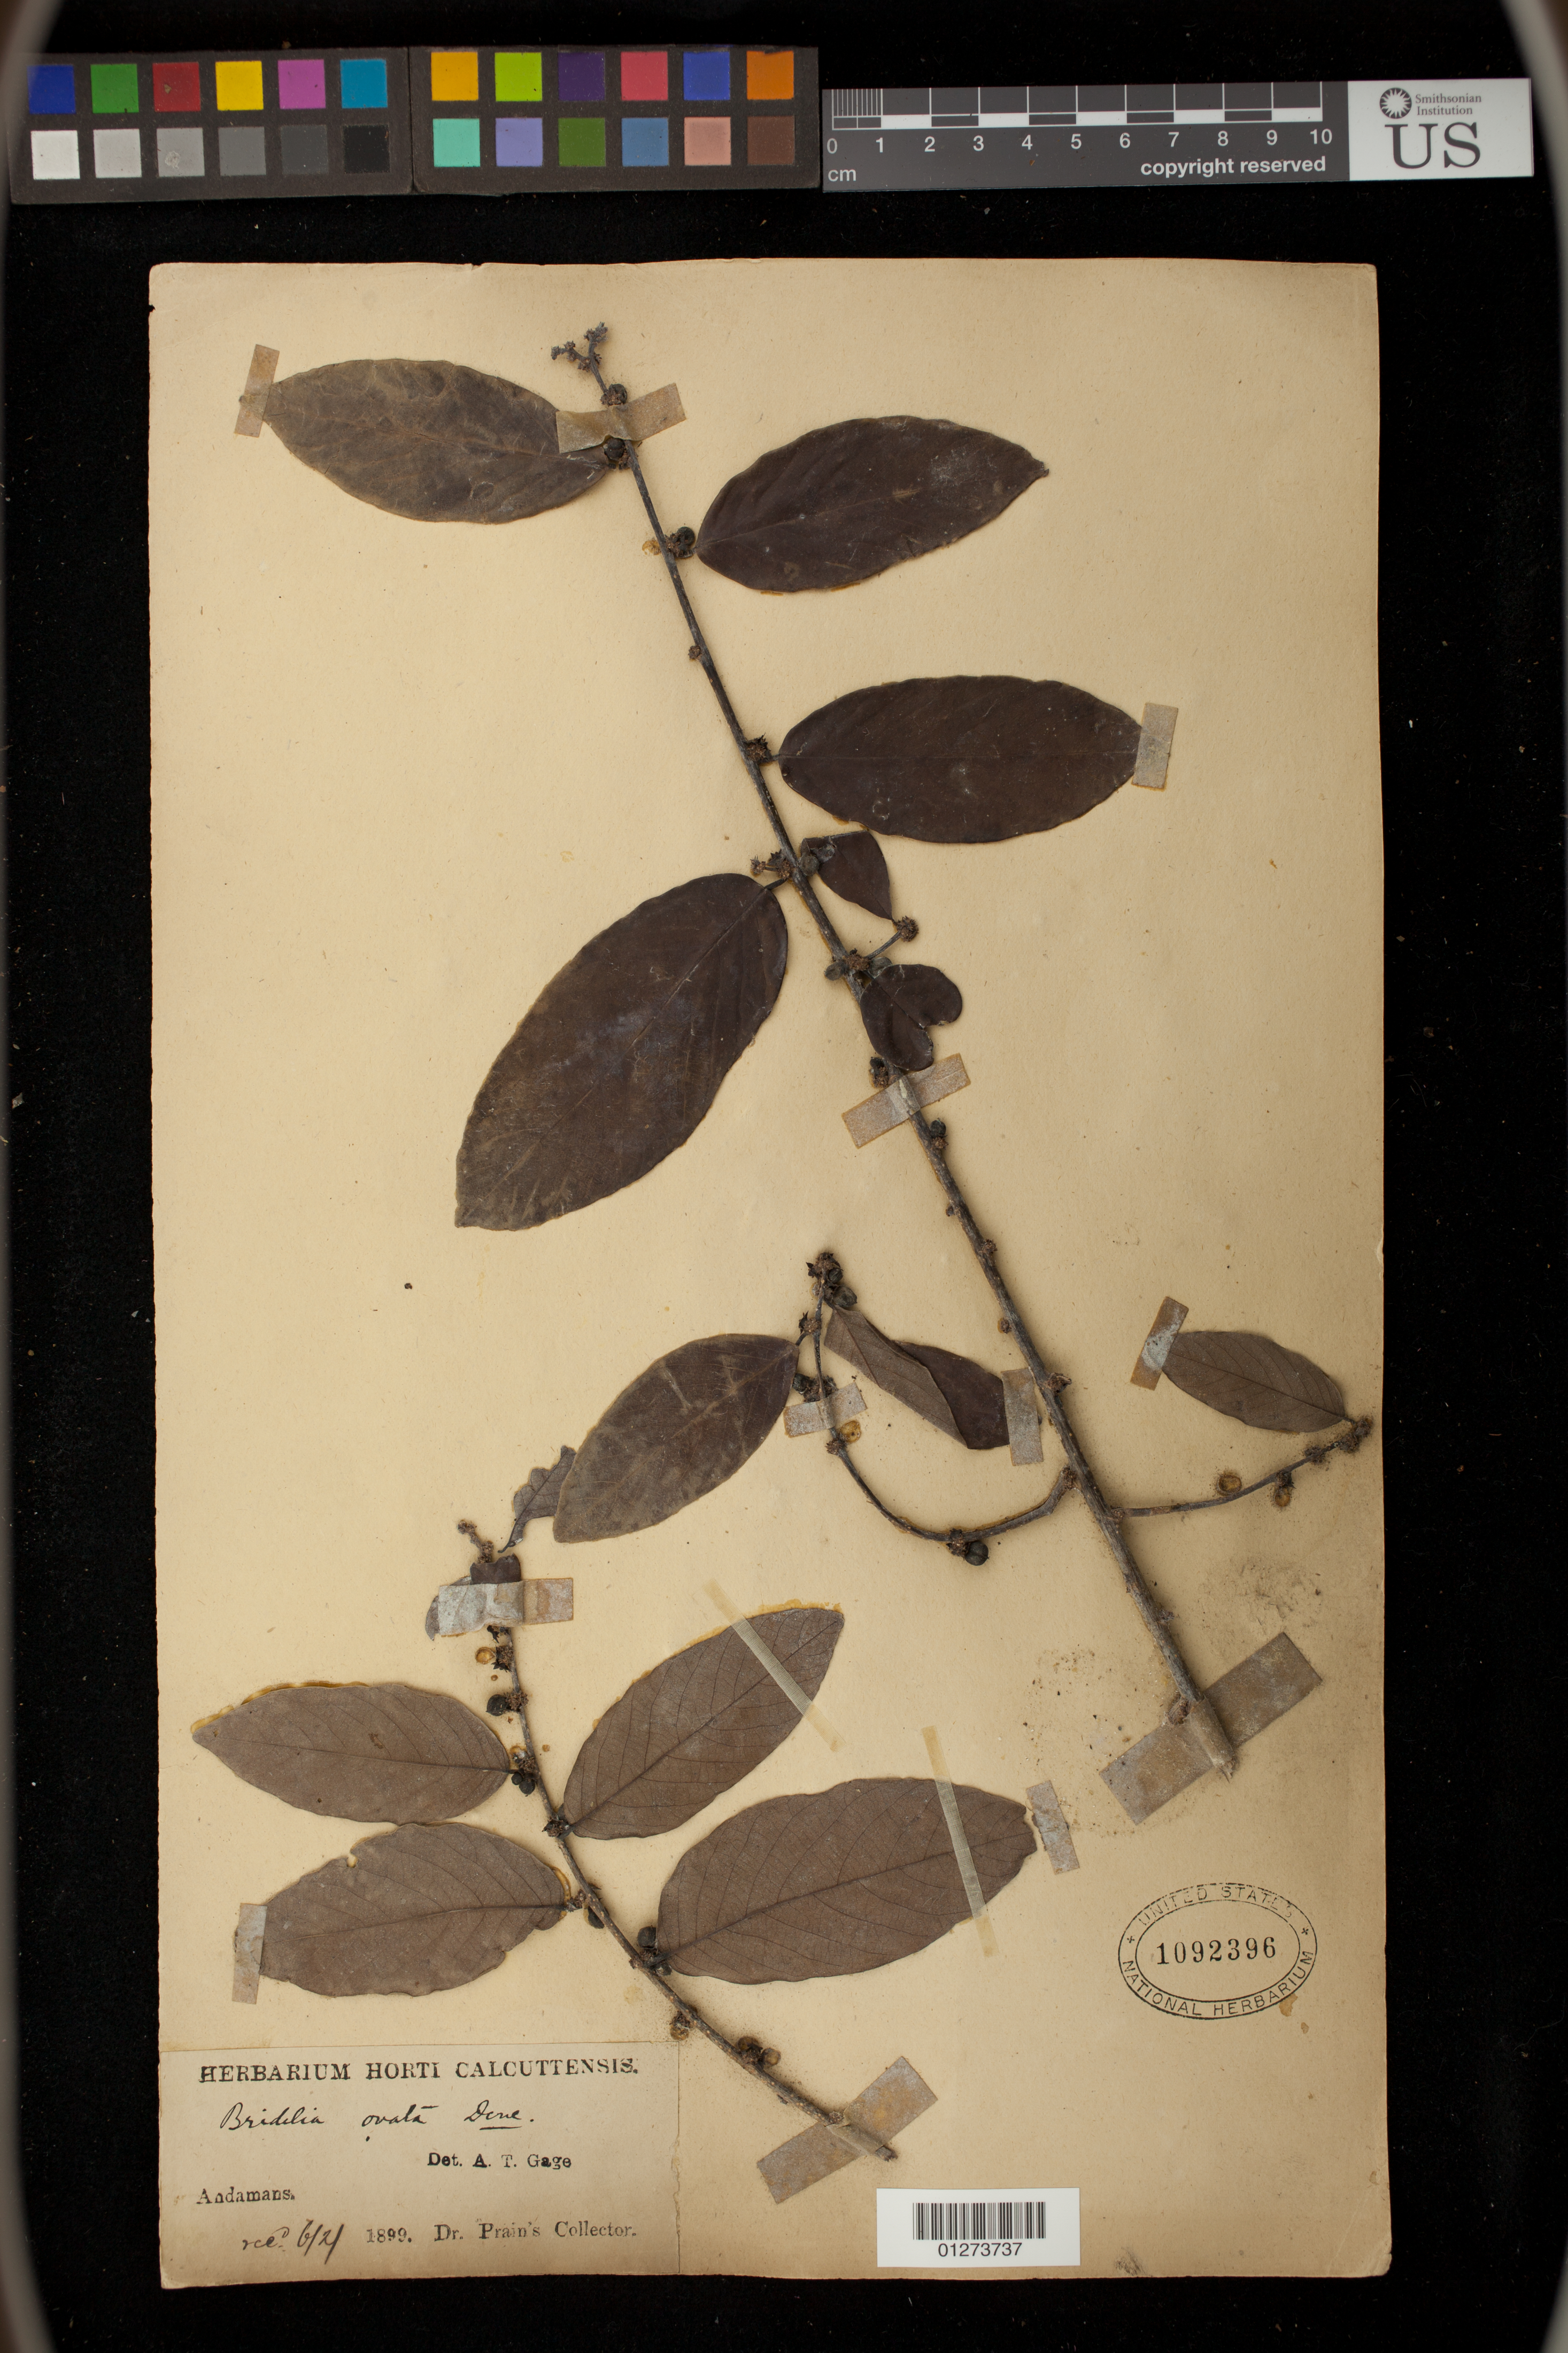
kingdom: Plantae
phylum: Tracheophyta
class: Magnoliopsida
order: Malpighiales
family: Phyllanthaceae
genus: Bridelia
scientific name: Bridelia ovata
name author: Decne.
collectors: Dr. Prain's collector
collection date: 1899-02-06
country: India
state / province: Andaman and Nicobar Islands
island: Andaman Is.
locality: Andamans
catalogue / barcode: US 1092396